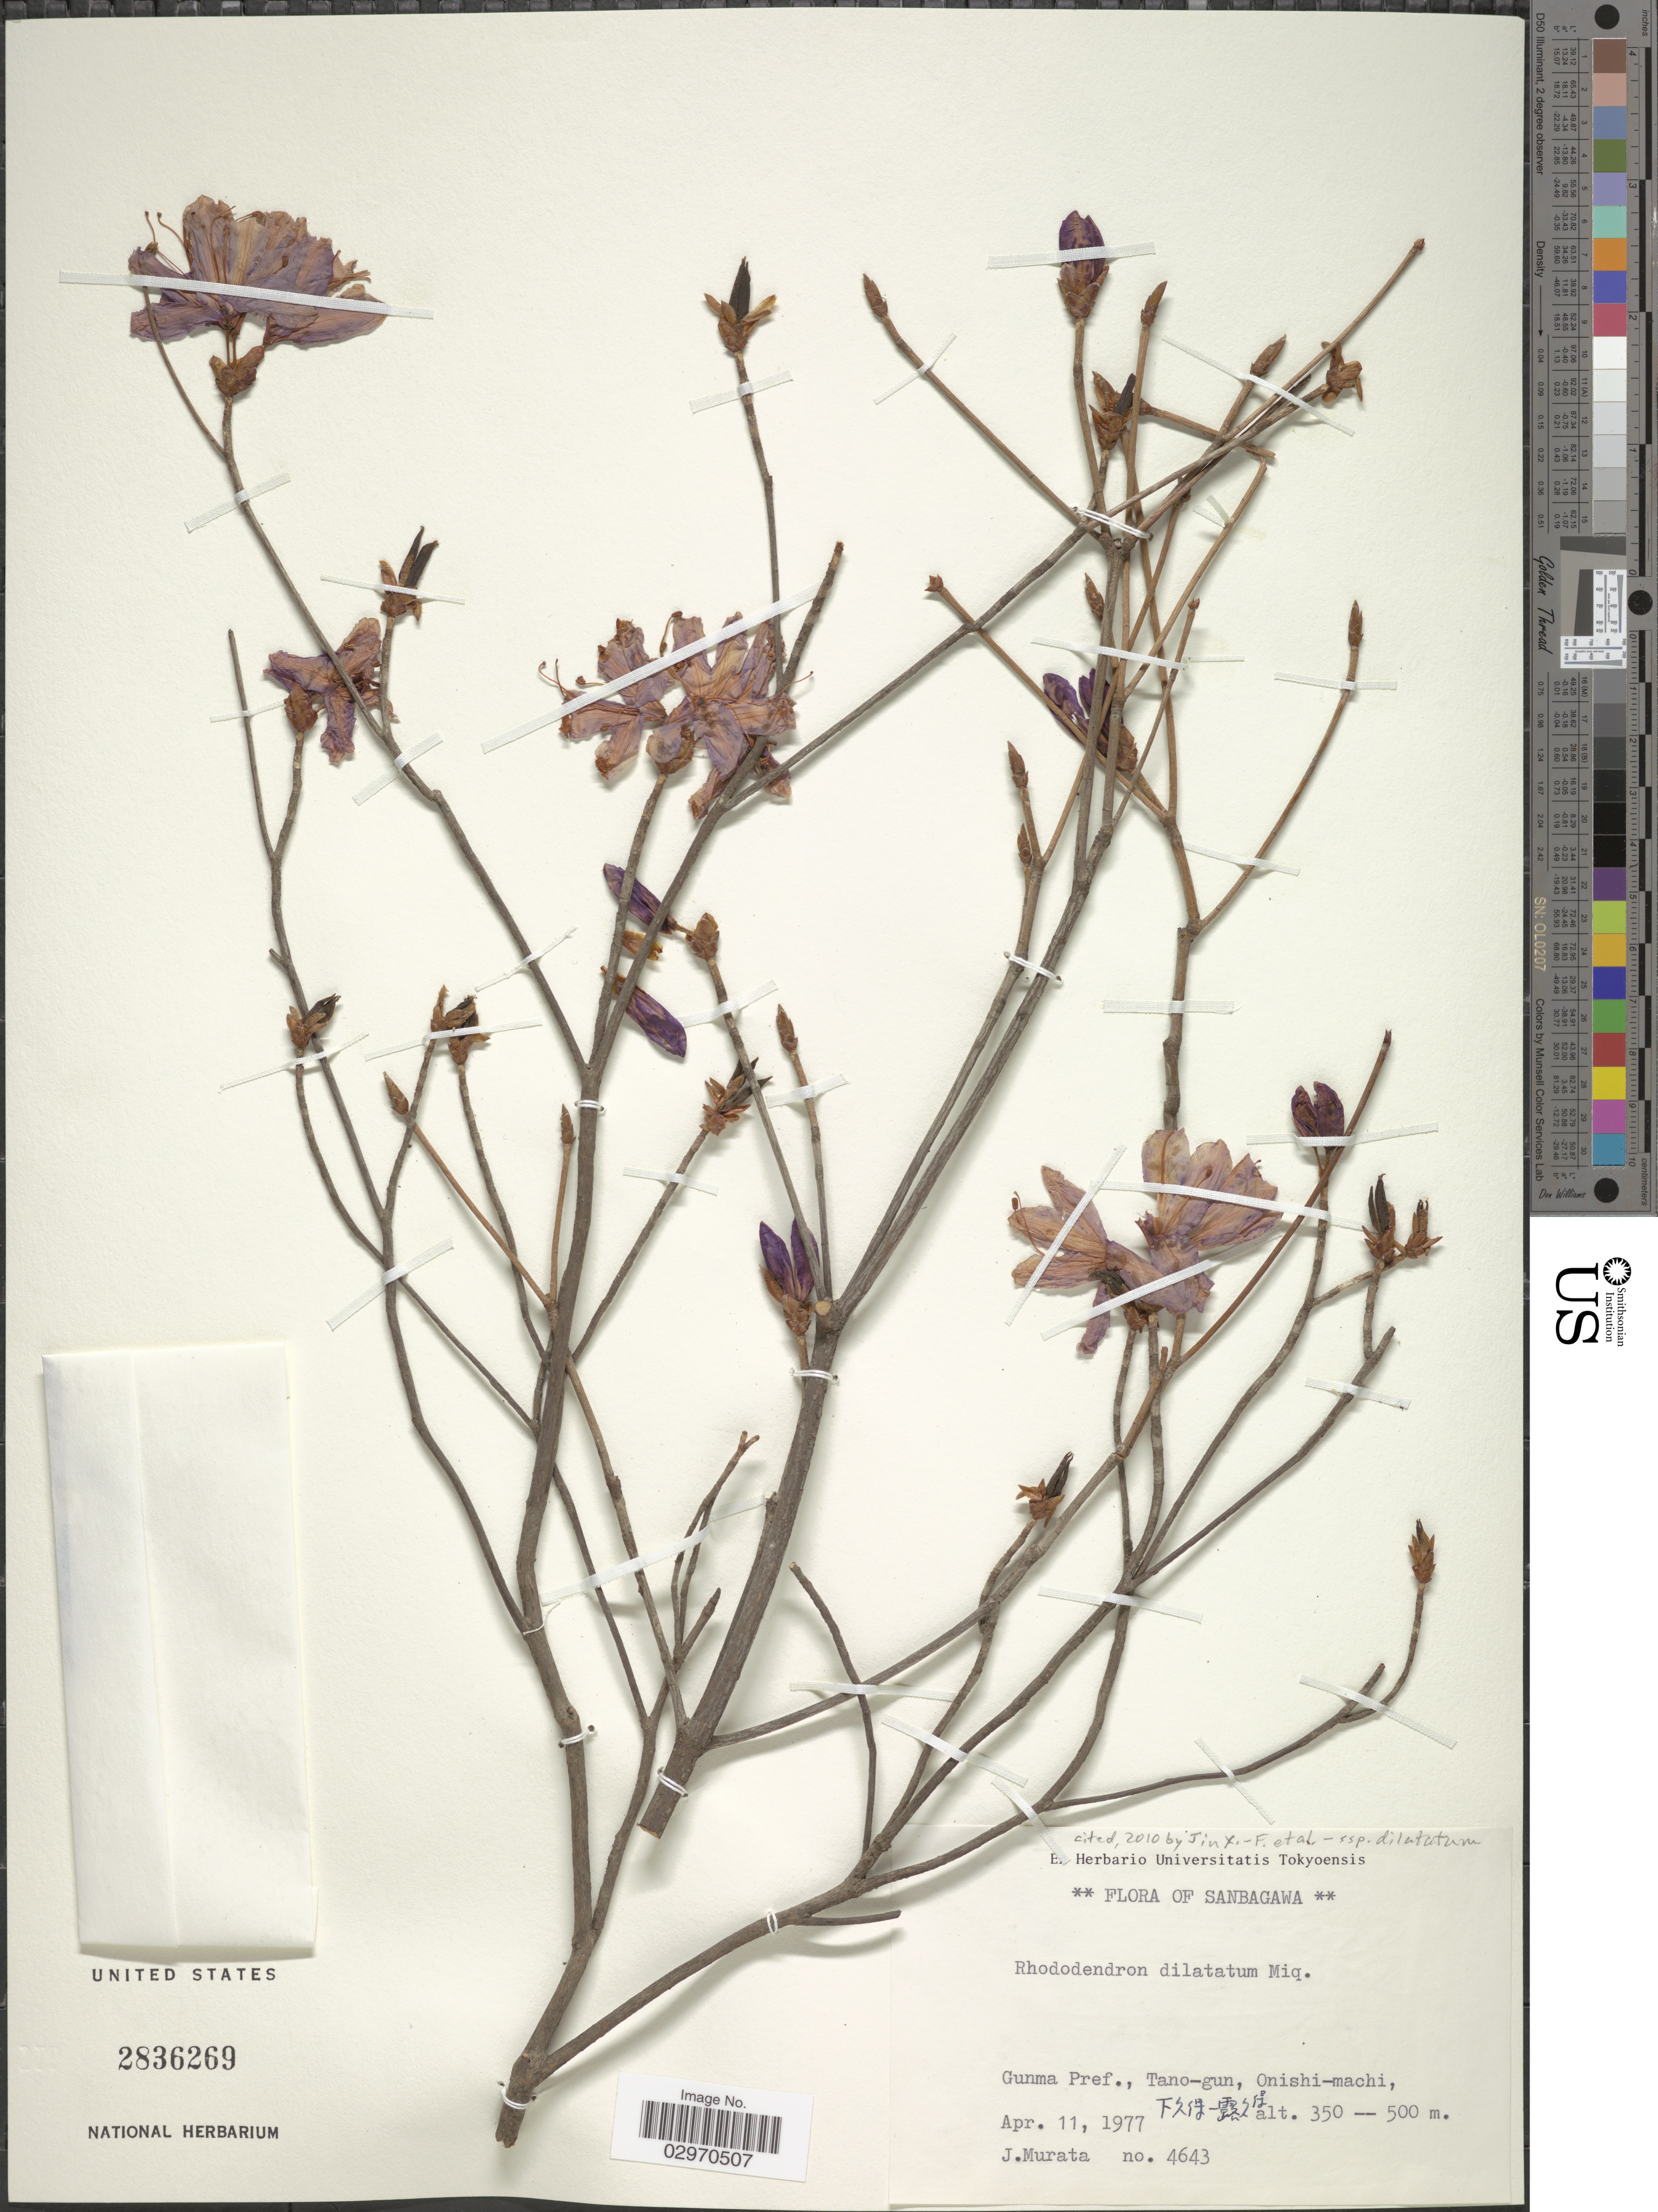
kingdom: Plantae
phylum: Tracheophyta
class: Magnoliopsida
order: Ericales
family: Ericaceae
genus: Rhododendron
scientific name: Rhododendron dilatatum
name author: Miq.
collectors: J. Murata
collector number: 4643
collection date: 1977-04-11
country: Japan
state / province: Gunma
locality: Sanbagawa. Gunma Pref., Tao-gun, Onishi-machi.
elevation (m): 350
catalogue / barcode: US 2836269